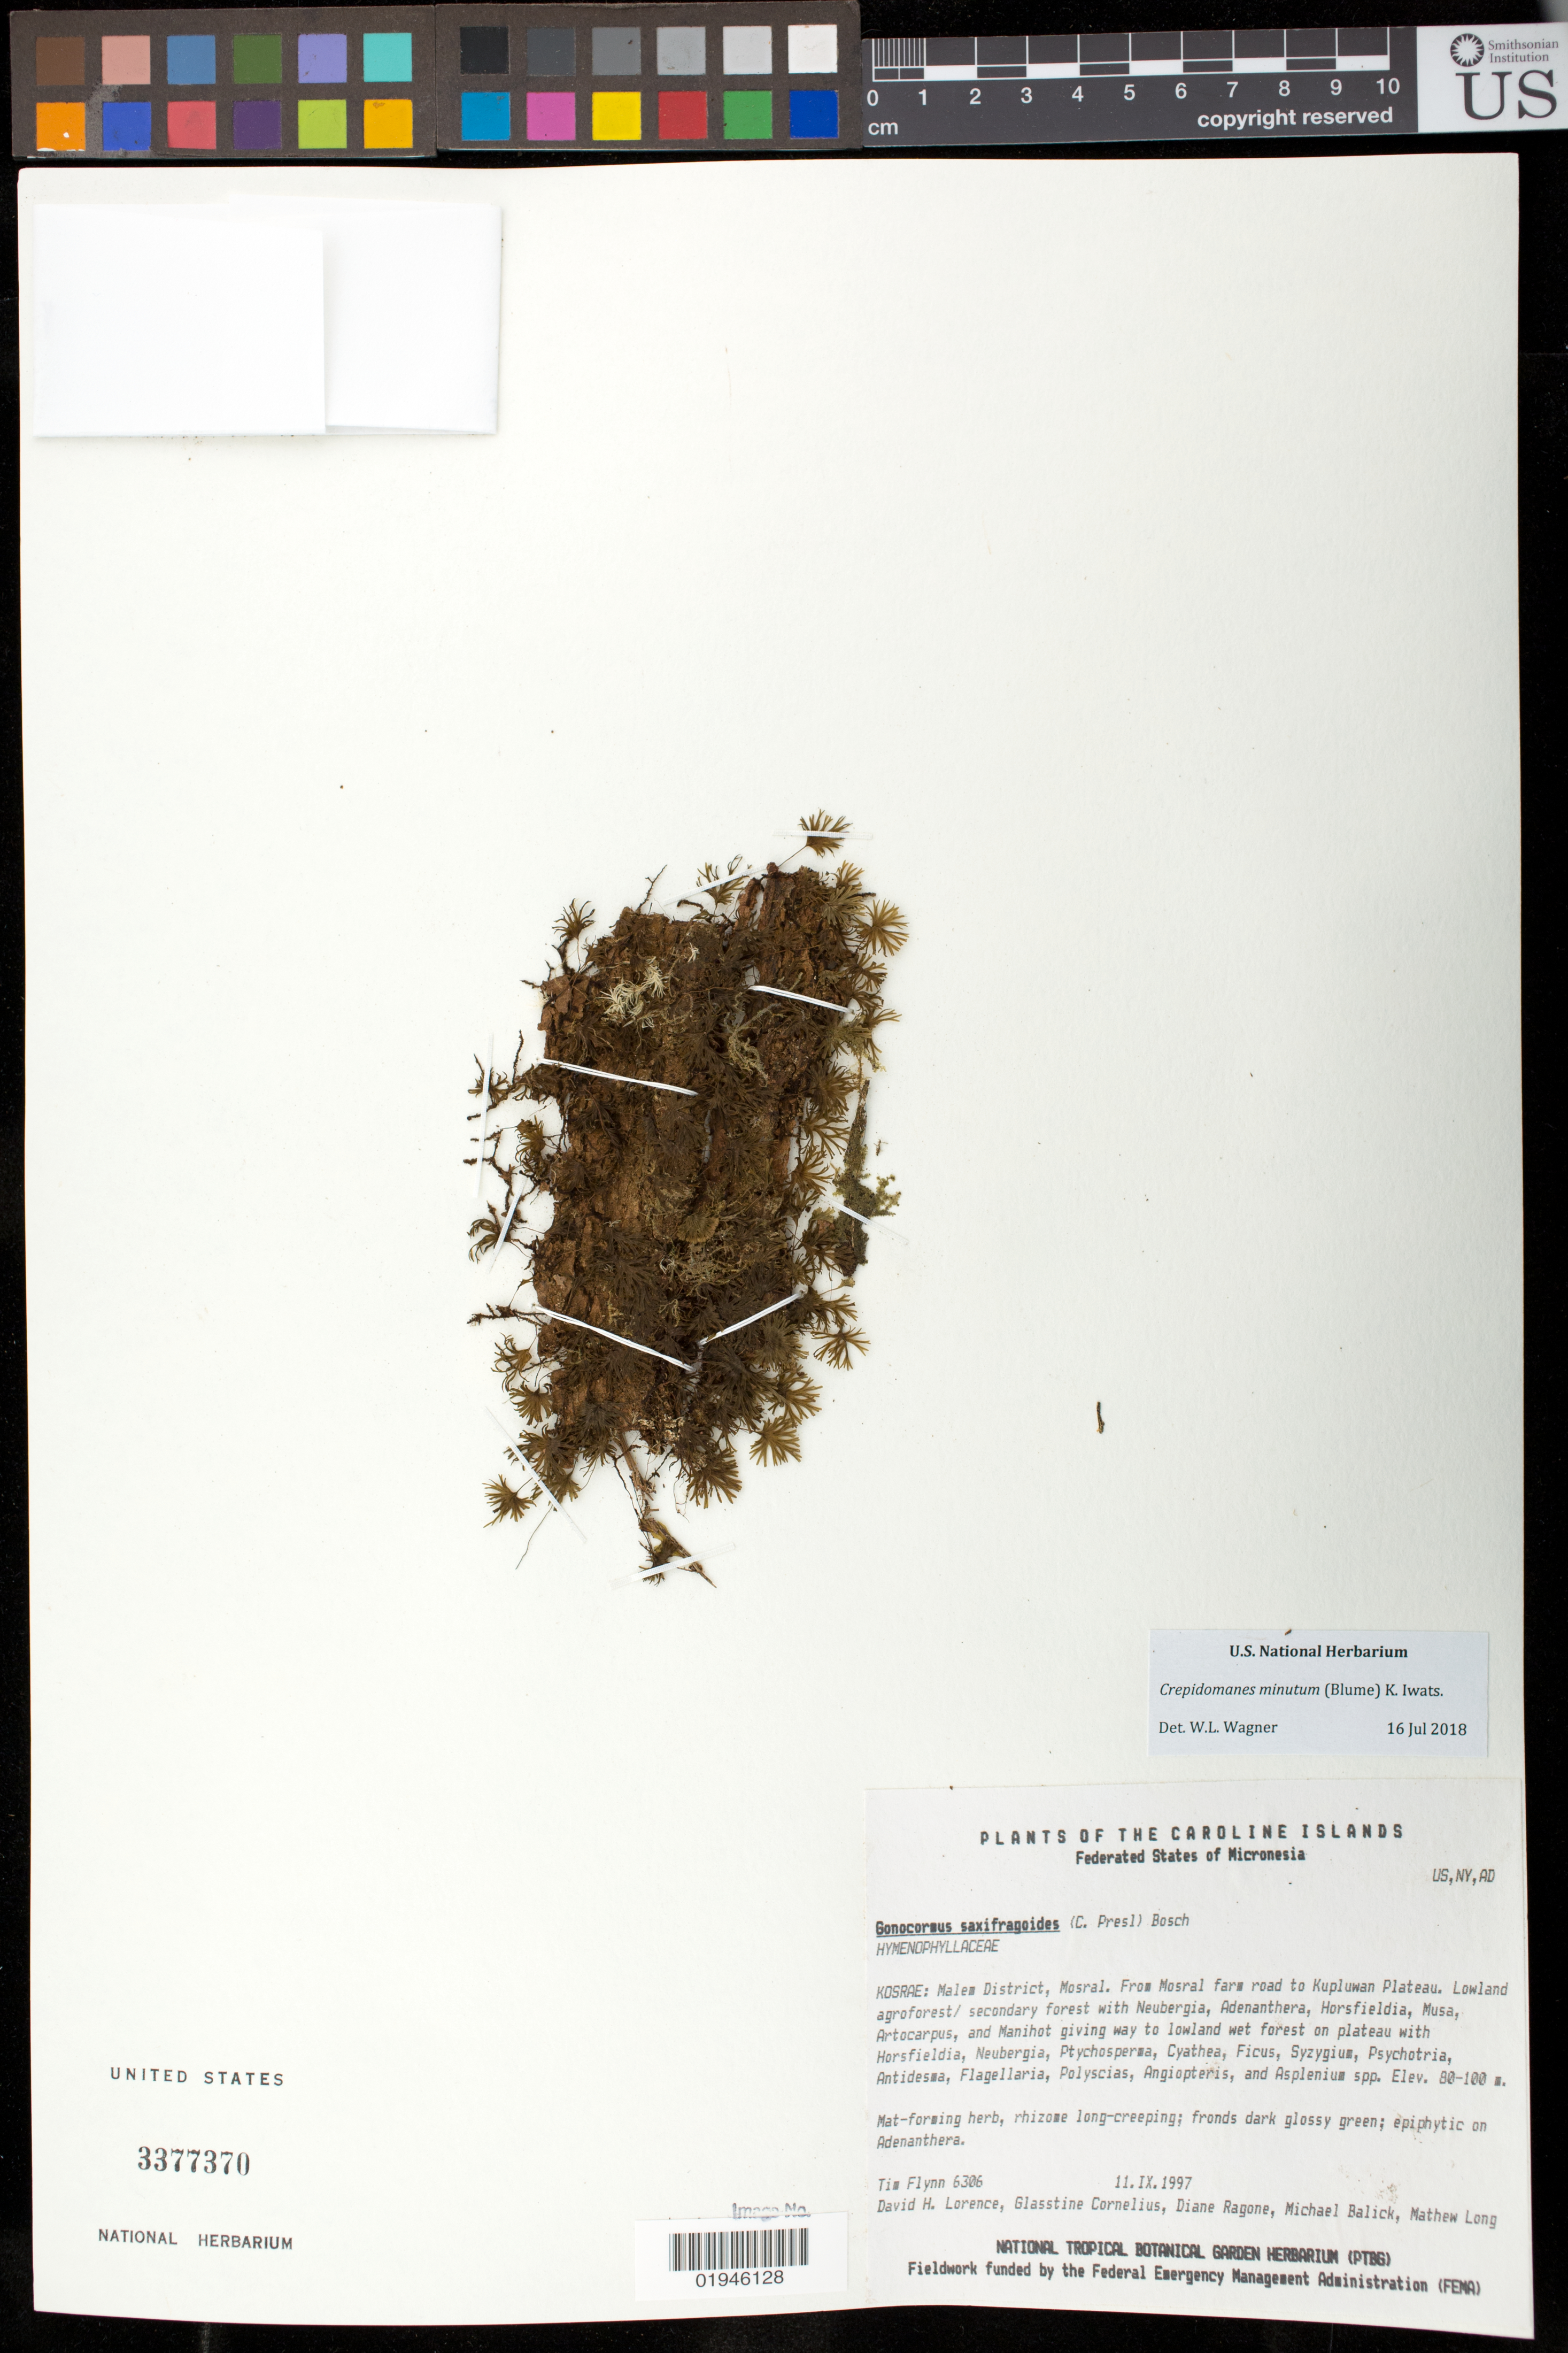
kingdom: Plantae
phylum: Tracheophyta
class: Polypodiopsida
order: Hymenophyllales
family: Hymenophyllaceae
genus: Crepidomanes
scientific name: Crepidomanes minutum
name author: (Blume) K. Iwats.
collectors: T. W. Flynn, D. Lorence, G. Cornelius, D. Ragone & et al.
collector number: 6306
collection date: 1997-09-11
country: Micronesia, Federated States of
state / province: Kosrae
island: Kosrae [Kusaie]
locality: Kosrae: Malem District, Mosral. From Mosral farm road to Kupluwan Plateau.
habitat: Lowland agroforest/secondary forest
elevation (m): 80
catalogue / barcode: US 3377370